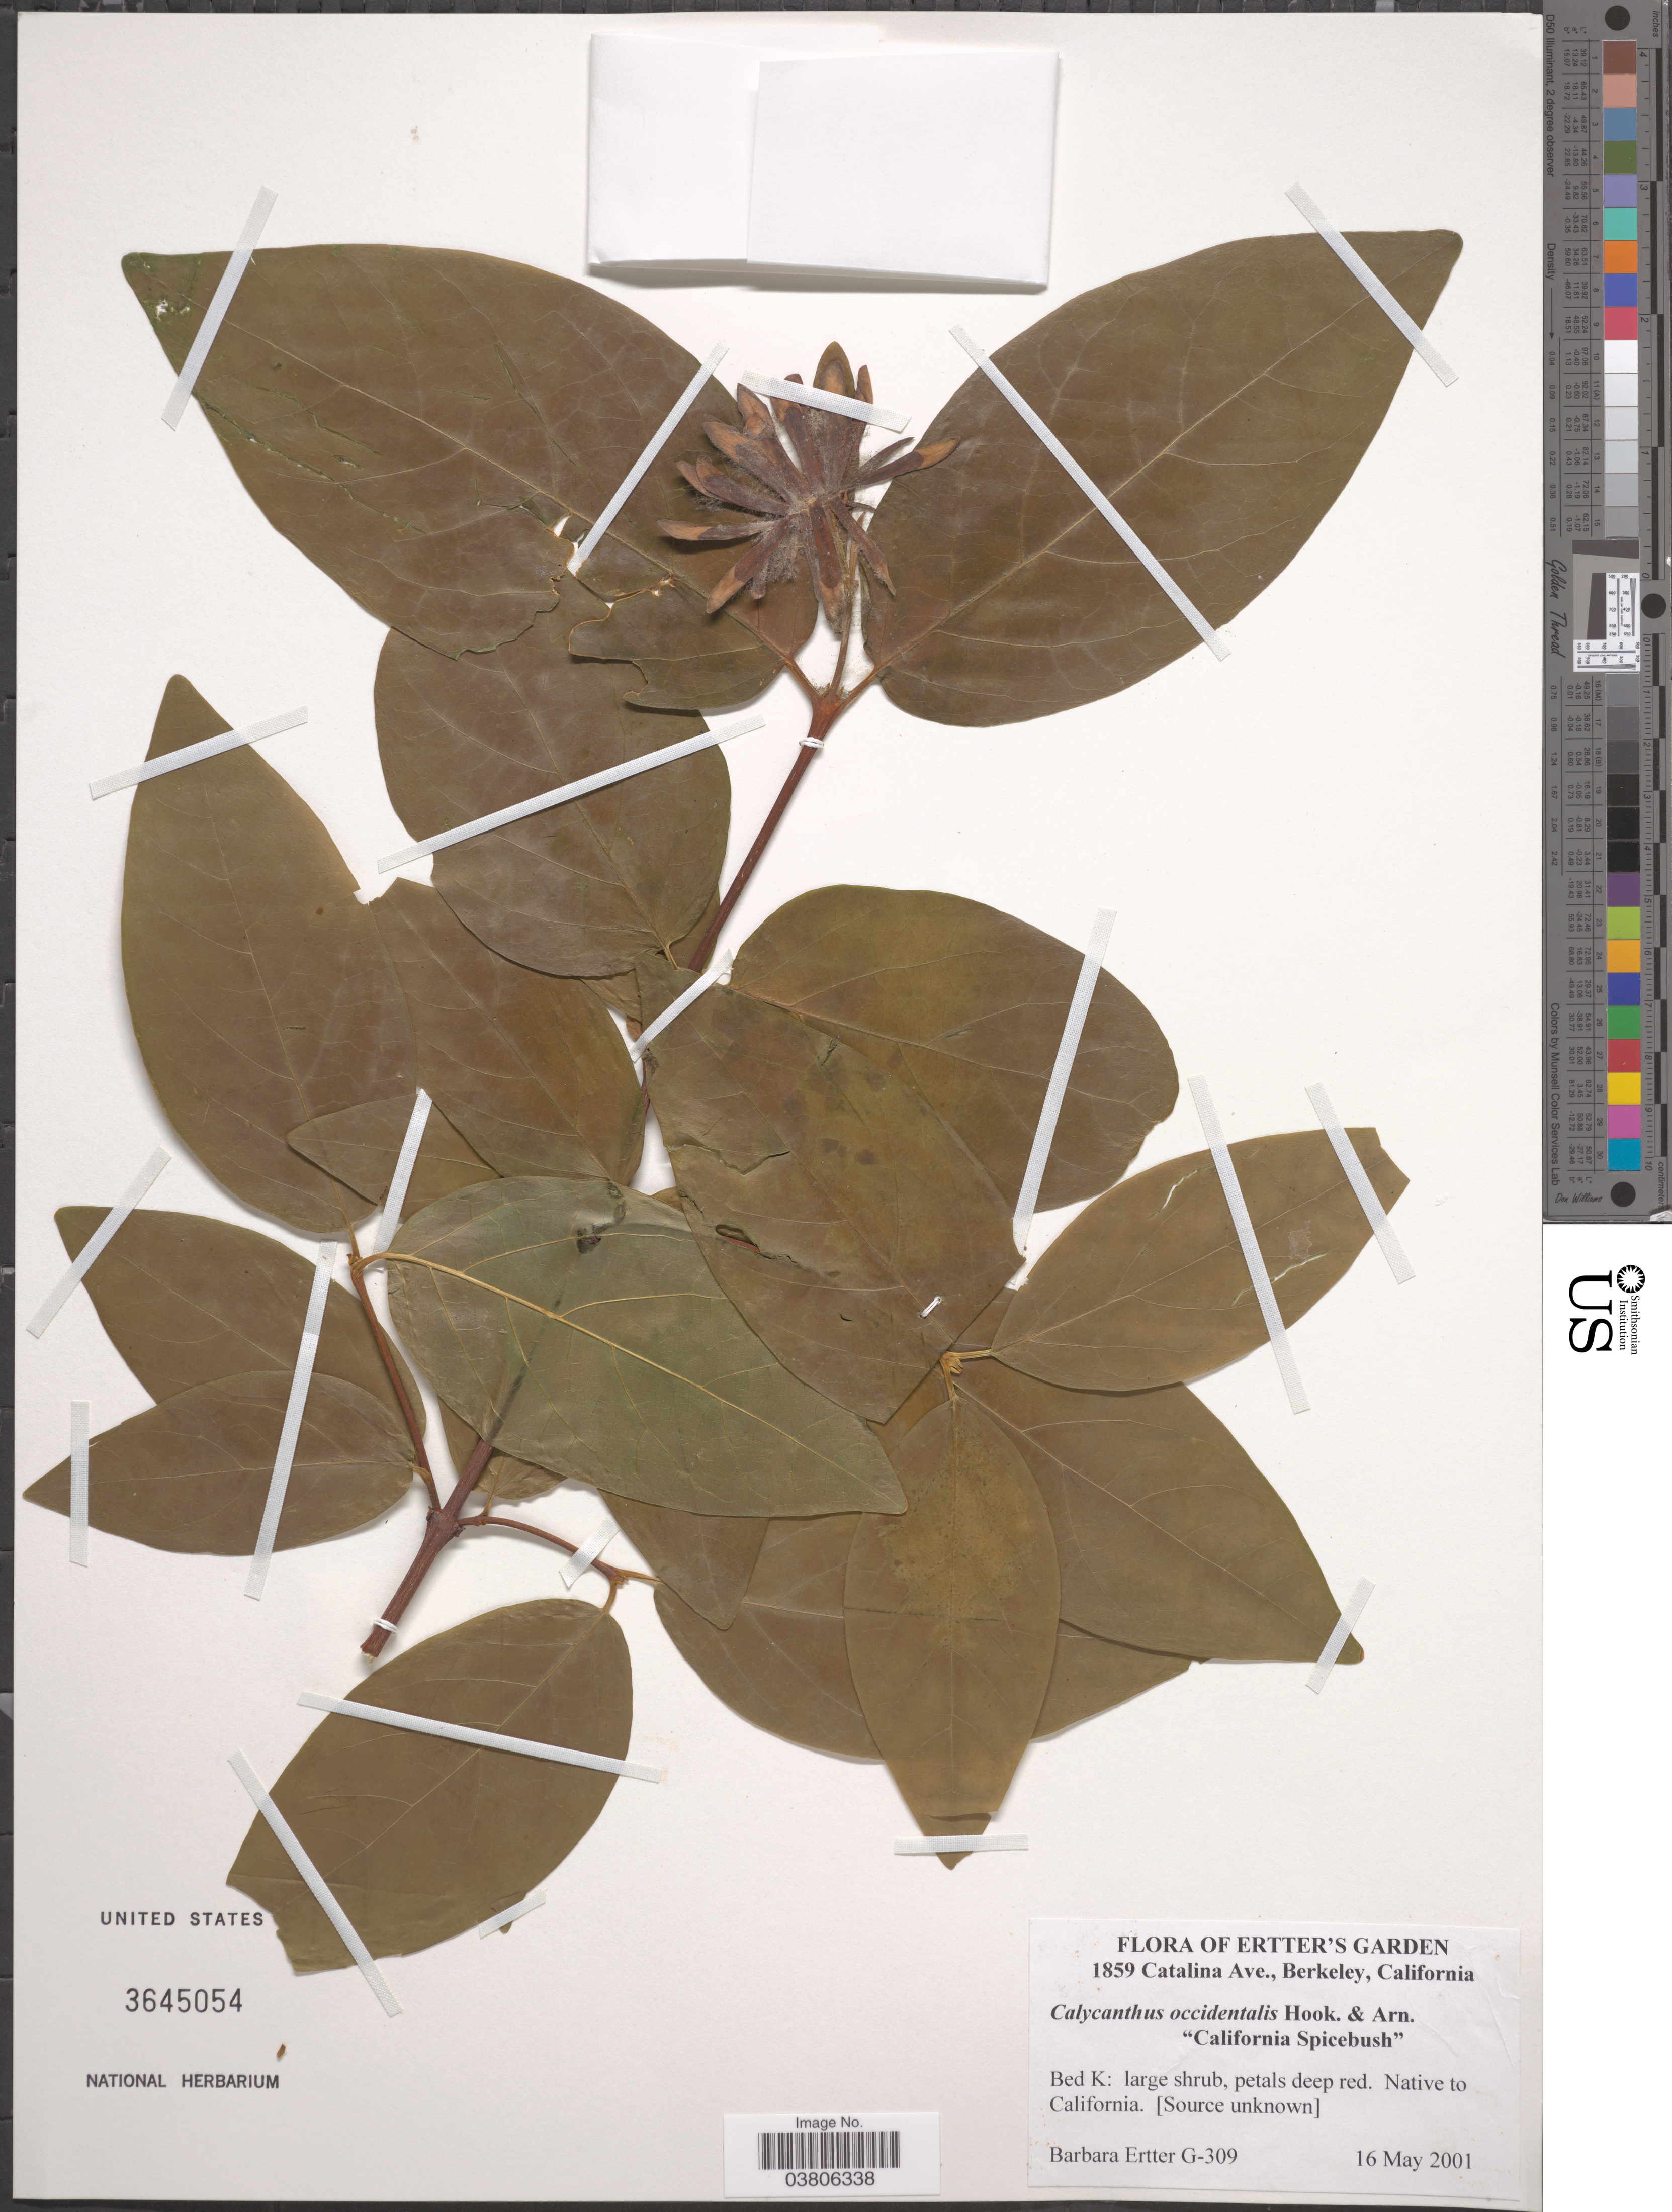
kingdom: Plantae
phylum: Tracheophyta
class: Magnoliopsida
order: Laurales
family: Calycanthaceae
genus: Calycanthus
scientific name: Calycanthus occidentalis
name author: Hook. & Arn.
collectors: B. Ertter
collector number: G-309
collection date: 2001-05-16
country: United States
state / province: California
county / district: Alameda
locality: Ertter's Garden. 1859 Catalina Ave., Berkeley. Bed K. Native to California. [unsure placement]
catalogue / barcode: US 3645054